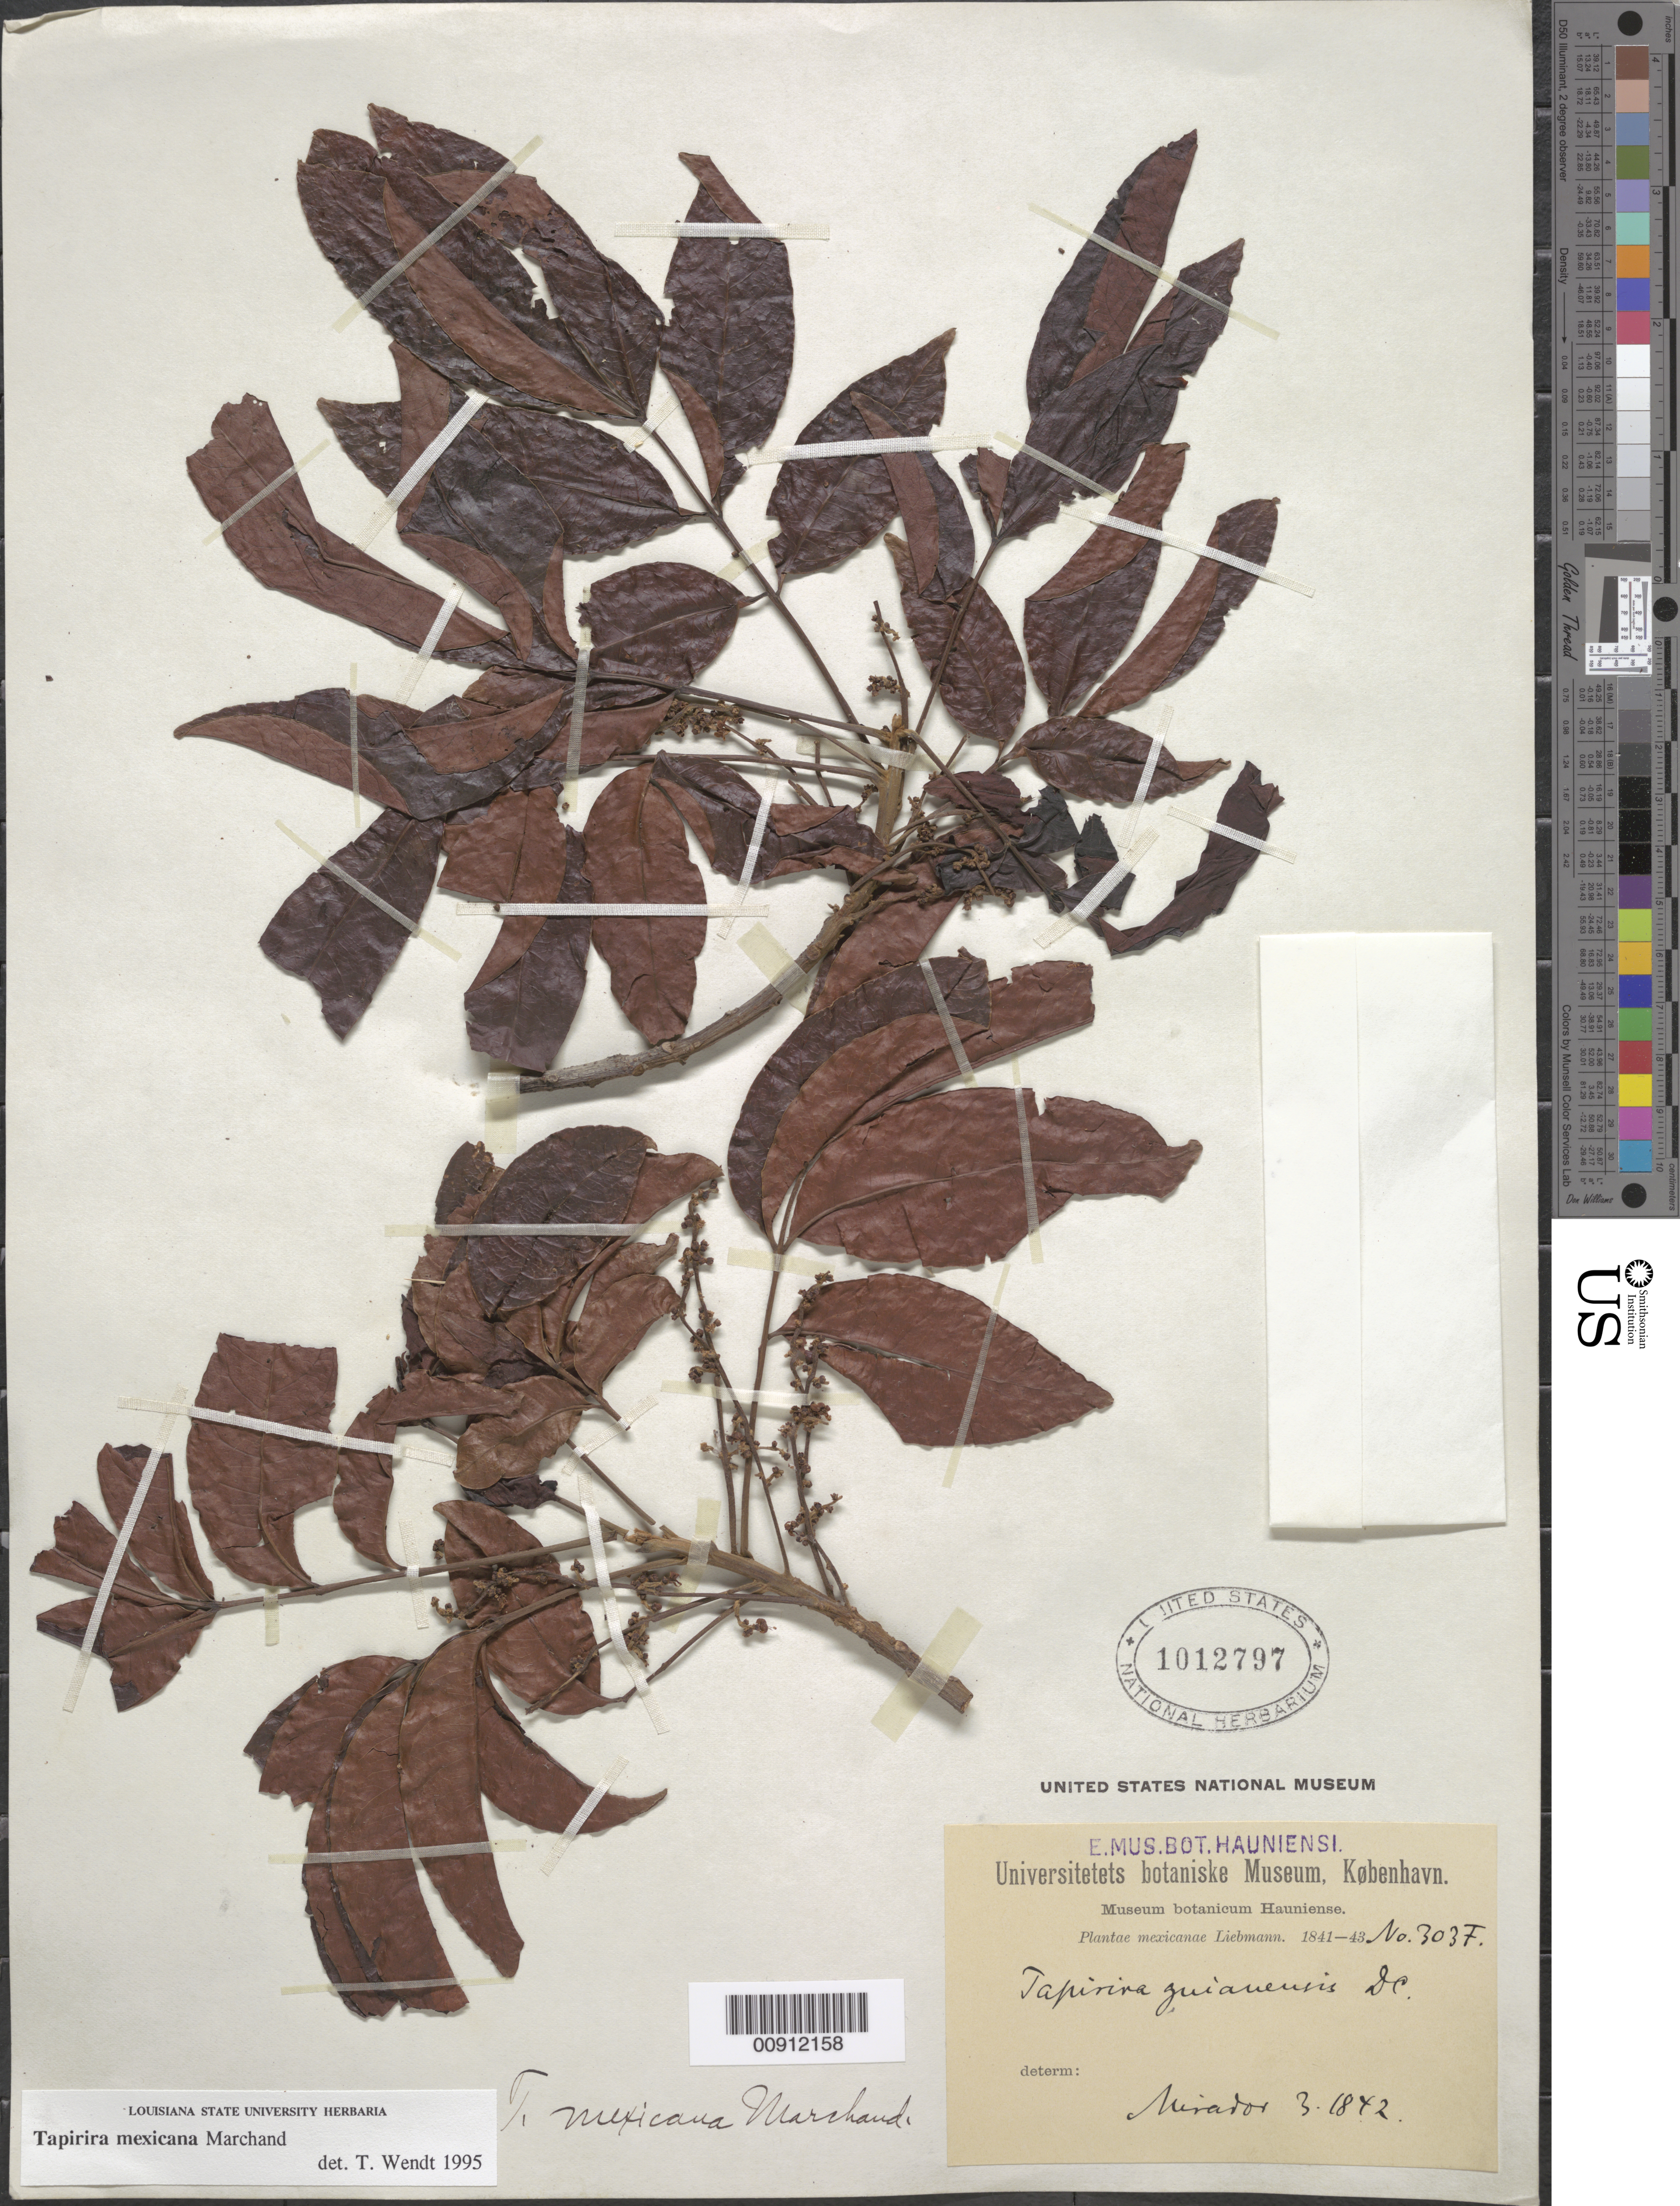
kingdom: Plantae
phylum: Tracheophyta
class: Magnoliopsida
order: Sapindales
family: Anacardiaceae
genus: Tapirira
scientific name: Tapirira mexicana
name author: Marchand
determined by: Mitchell, John D.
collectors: F. M. Liebmann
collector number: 303 F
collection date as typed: Mar 1842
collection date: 1842-03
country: Mexico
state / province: Veracruz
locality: Mirador.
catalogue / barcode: US 1012797